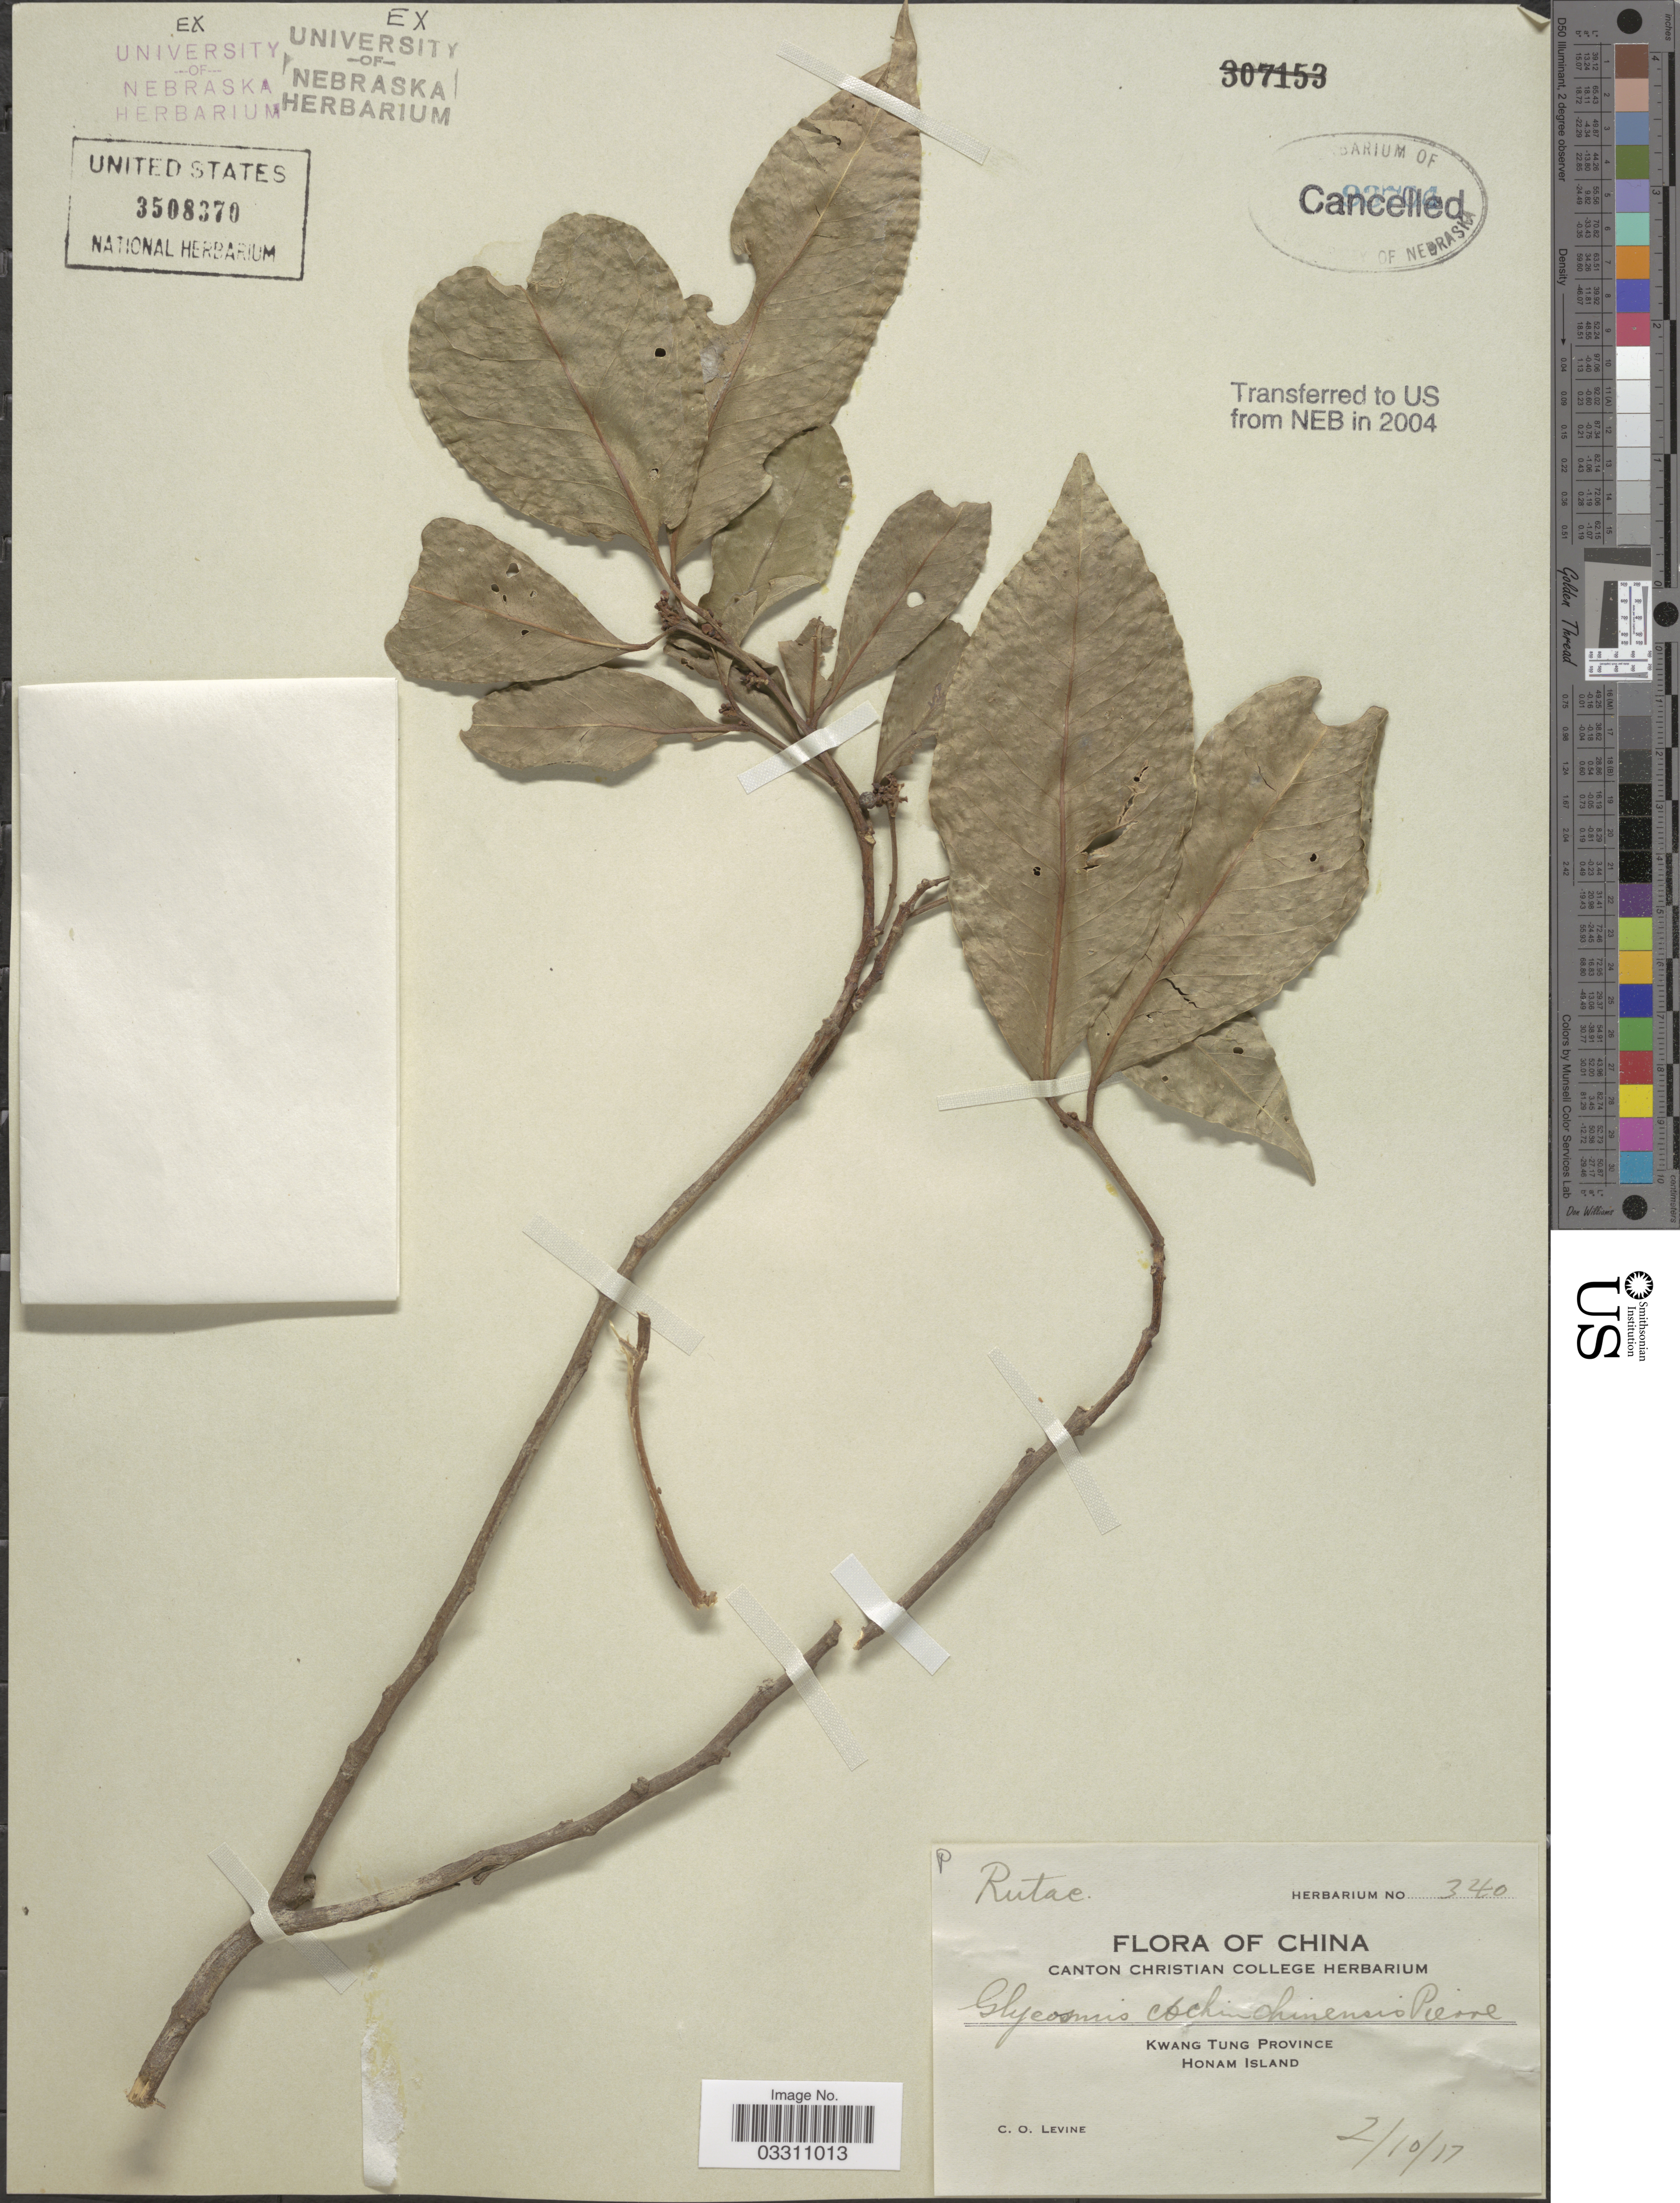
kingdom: Plantae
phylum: Tracheophyta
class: Magnoliopsida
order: Sapindales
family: Rutaceae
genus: Glycosmis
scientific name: Glycosmis cochinchinensis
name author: (Lour.) Pierre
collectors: C. O. Levine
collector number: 340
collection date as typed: Transcribed d/m/y: 2/10/17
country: China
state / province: Guangdong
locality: Kwang Tung Province, Honam Island.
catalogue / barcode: US 3508370